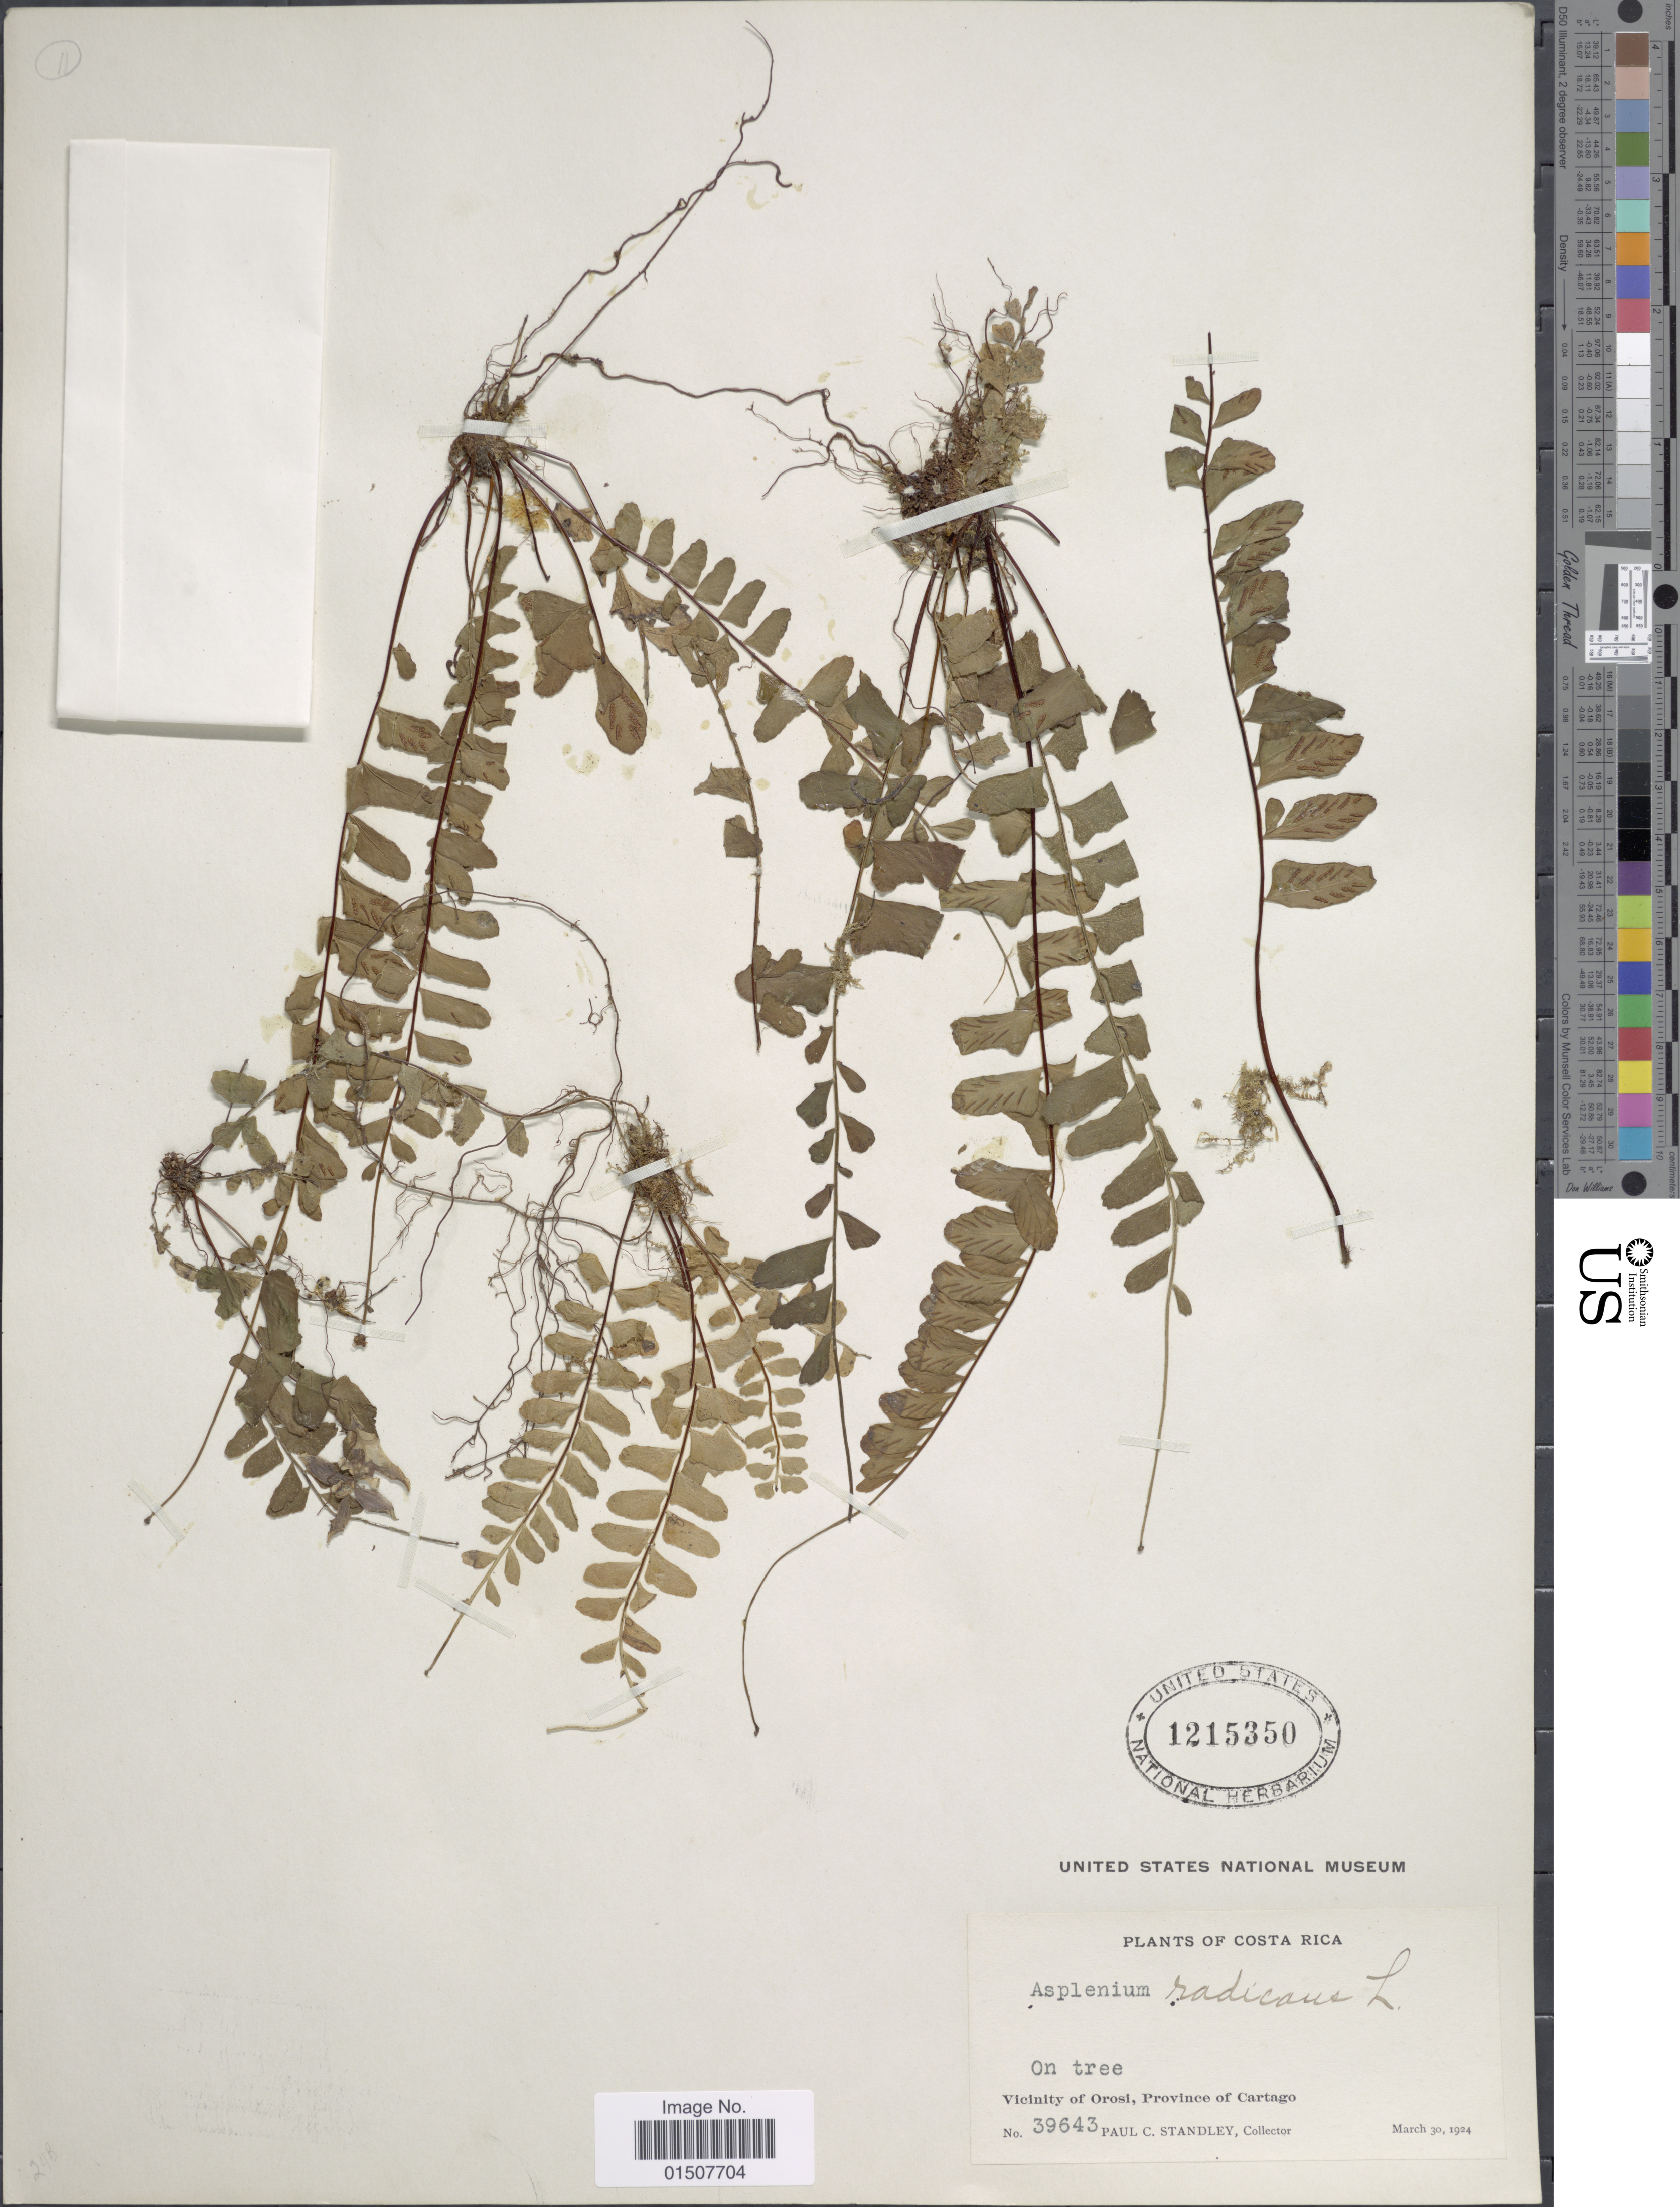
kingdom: Plantae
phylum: Tracheophyta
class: Polypodiopsida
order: Polypodiales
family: Aspleniaceae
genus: Asplenium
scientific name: Asplenium radicans var. cirrhatum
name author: (Rich. ex Willd.) Rosenst.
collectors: P. C. Standley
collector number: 39643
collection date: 1924-03-30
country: Costa Rica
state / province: Cartago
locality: Vicinity of Orosi, Province of Cartago.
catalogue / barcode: US 1215350